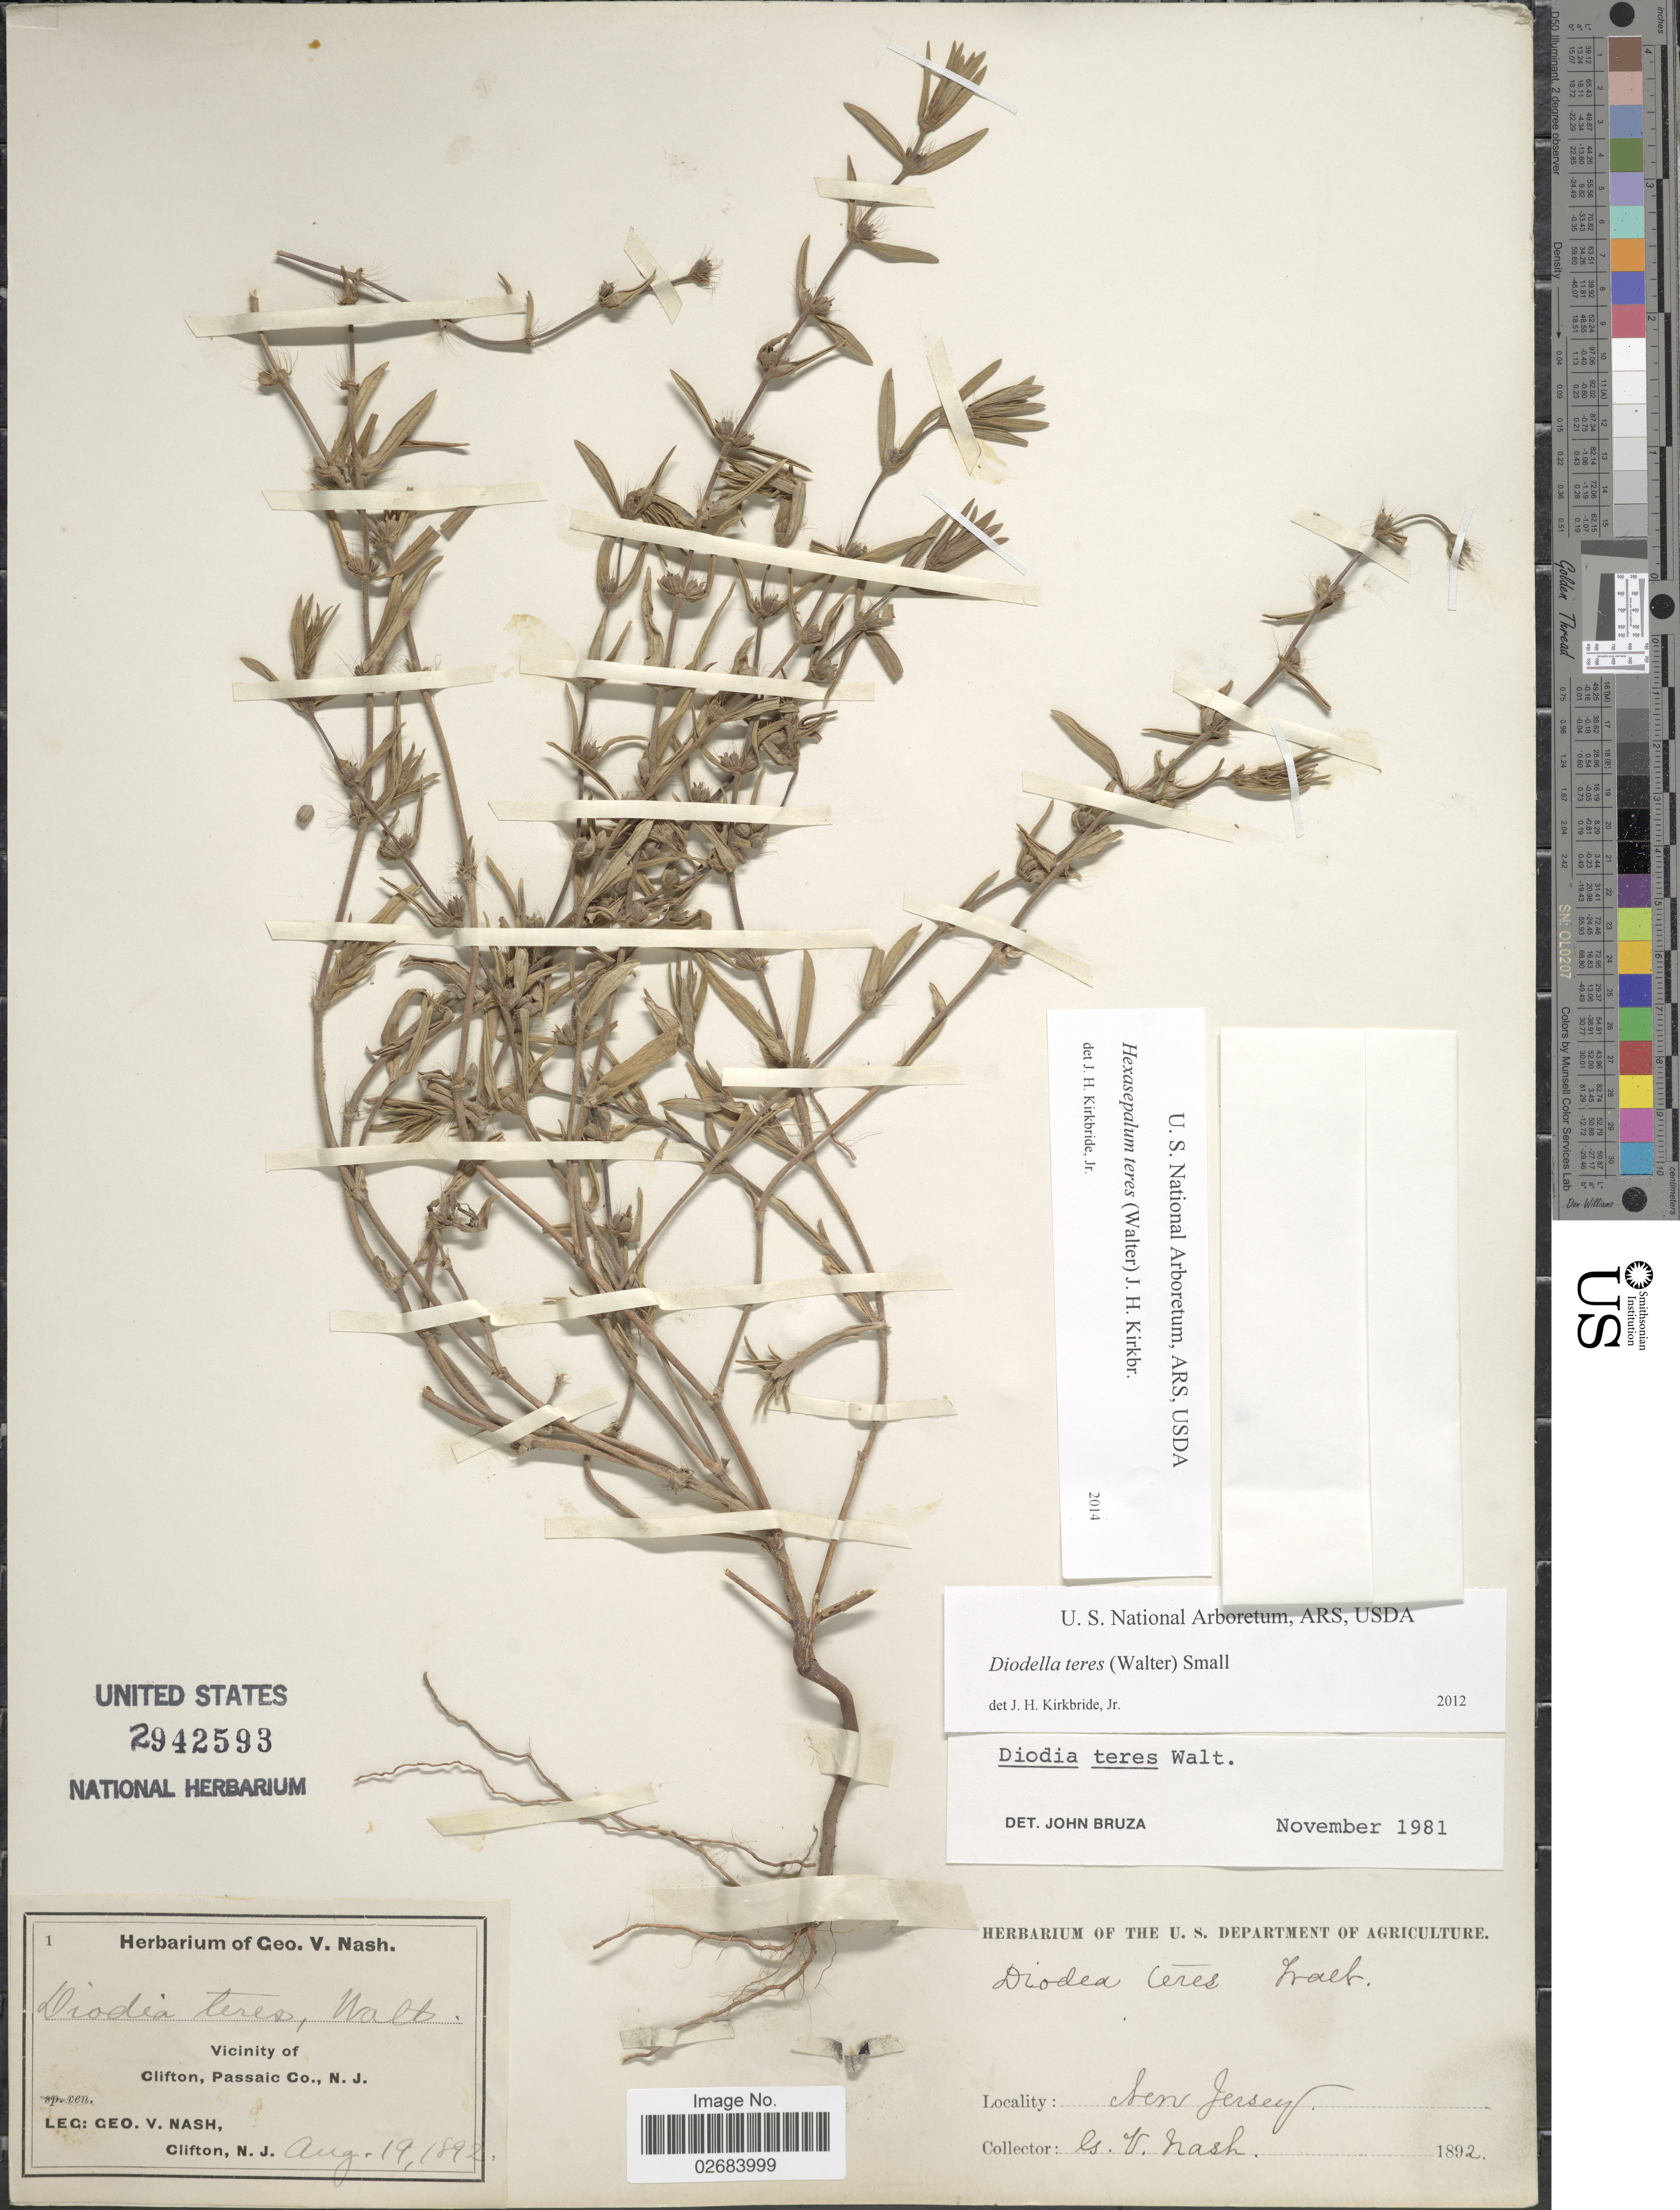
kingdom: Plantae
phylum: Tracheophyta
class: Magnoliopsida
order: Gentianales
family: Rubiaceae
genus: Diodia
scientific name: Diodia teres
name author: Walter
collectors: G. V. Nash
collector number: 1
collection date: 1892-08-19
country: United States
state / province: New Jersey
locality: Vicinity of Clifton, Passaic Co.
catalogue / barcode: US 2942593